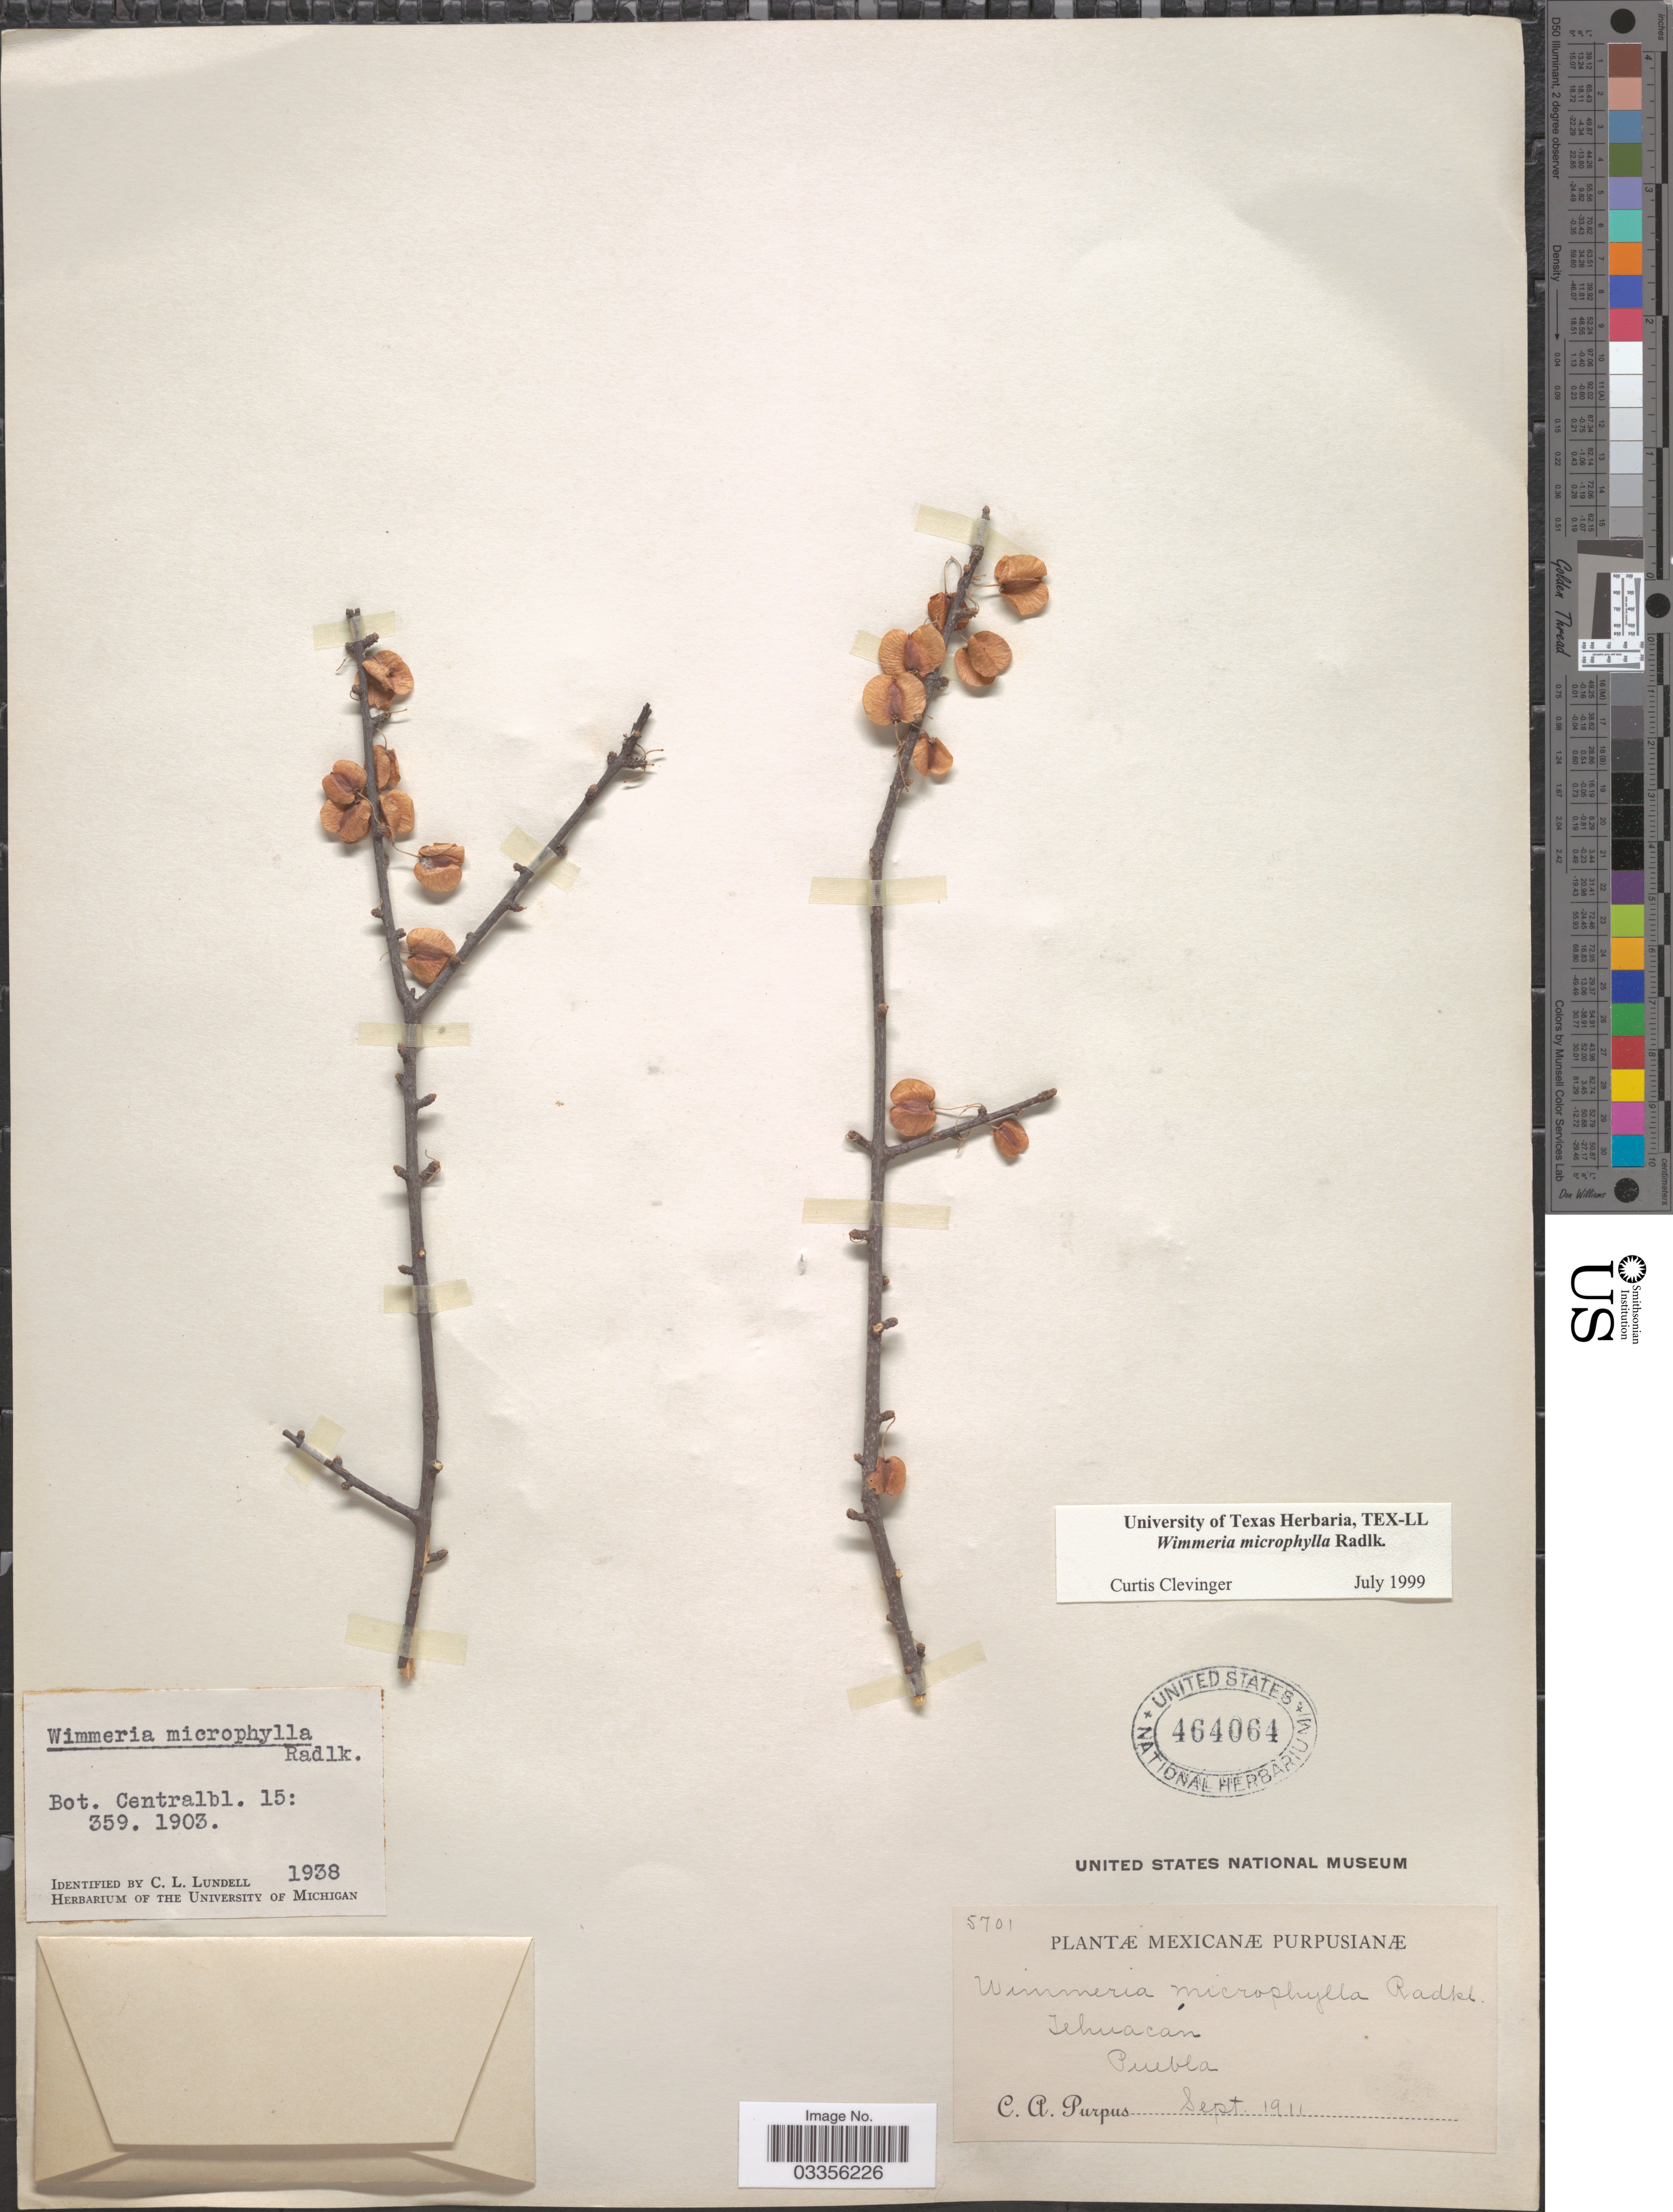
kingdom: Plantae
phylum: Tracheophyta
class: Magnoliopsida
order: Celastrales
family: Celastraceae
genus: Wimmeria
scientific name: Wimmeria microphylla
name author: Radlk.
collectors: C. A. Purpus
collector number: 5701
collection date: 1911-09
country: Mexico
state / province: Puebla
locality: Tehuacan.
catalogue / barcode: US 464064